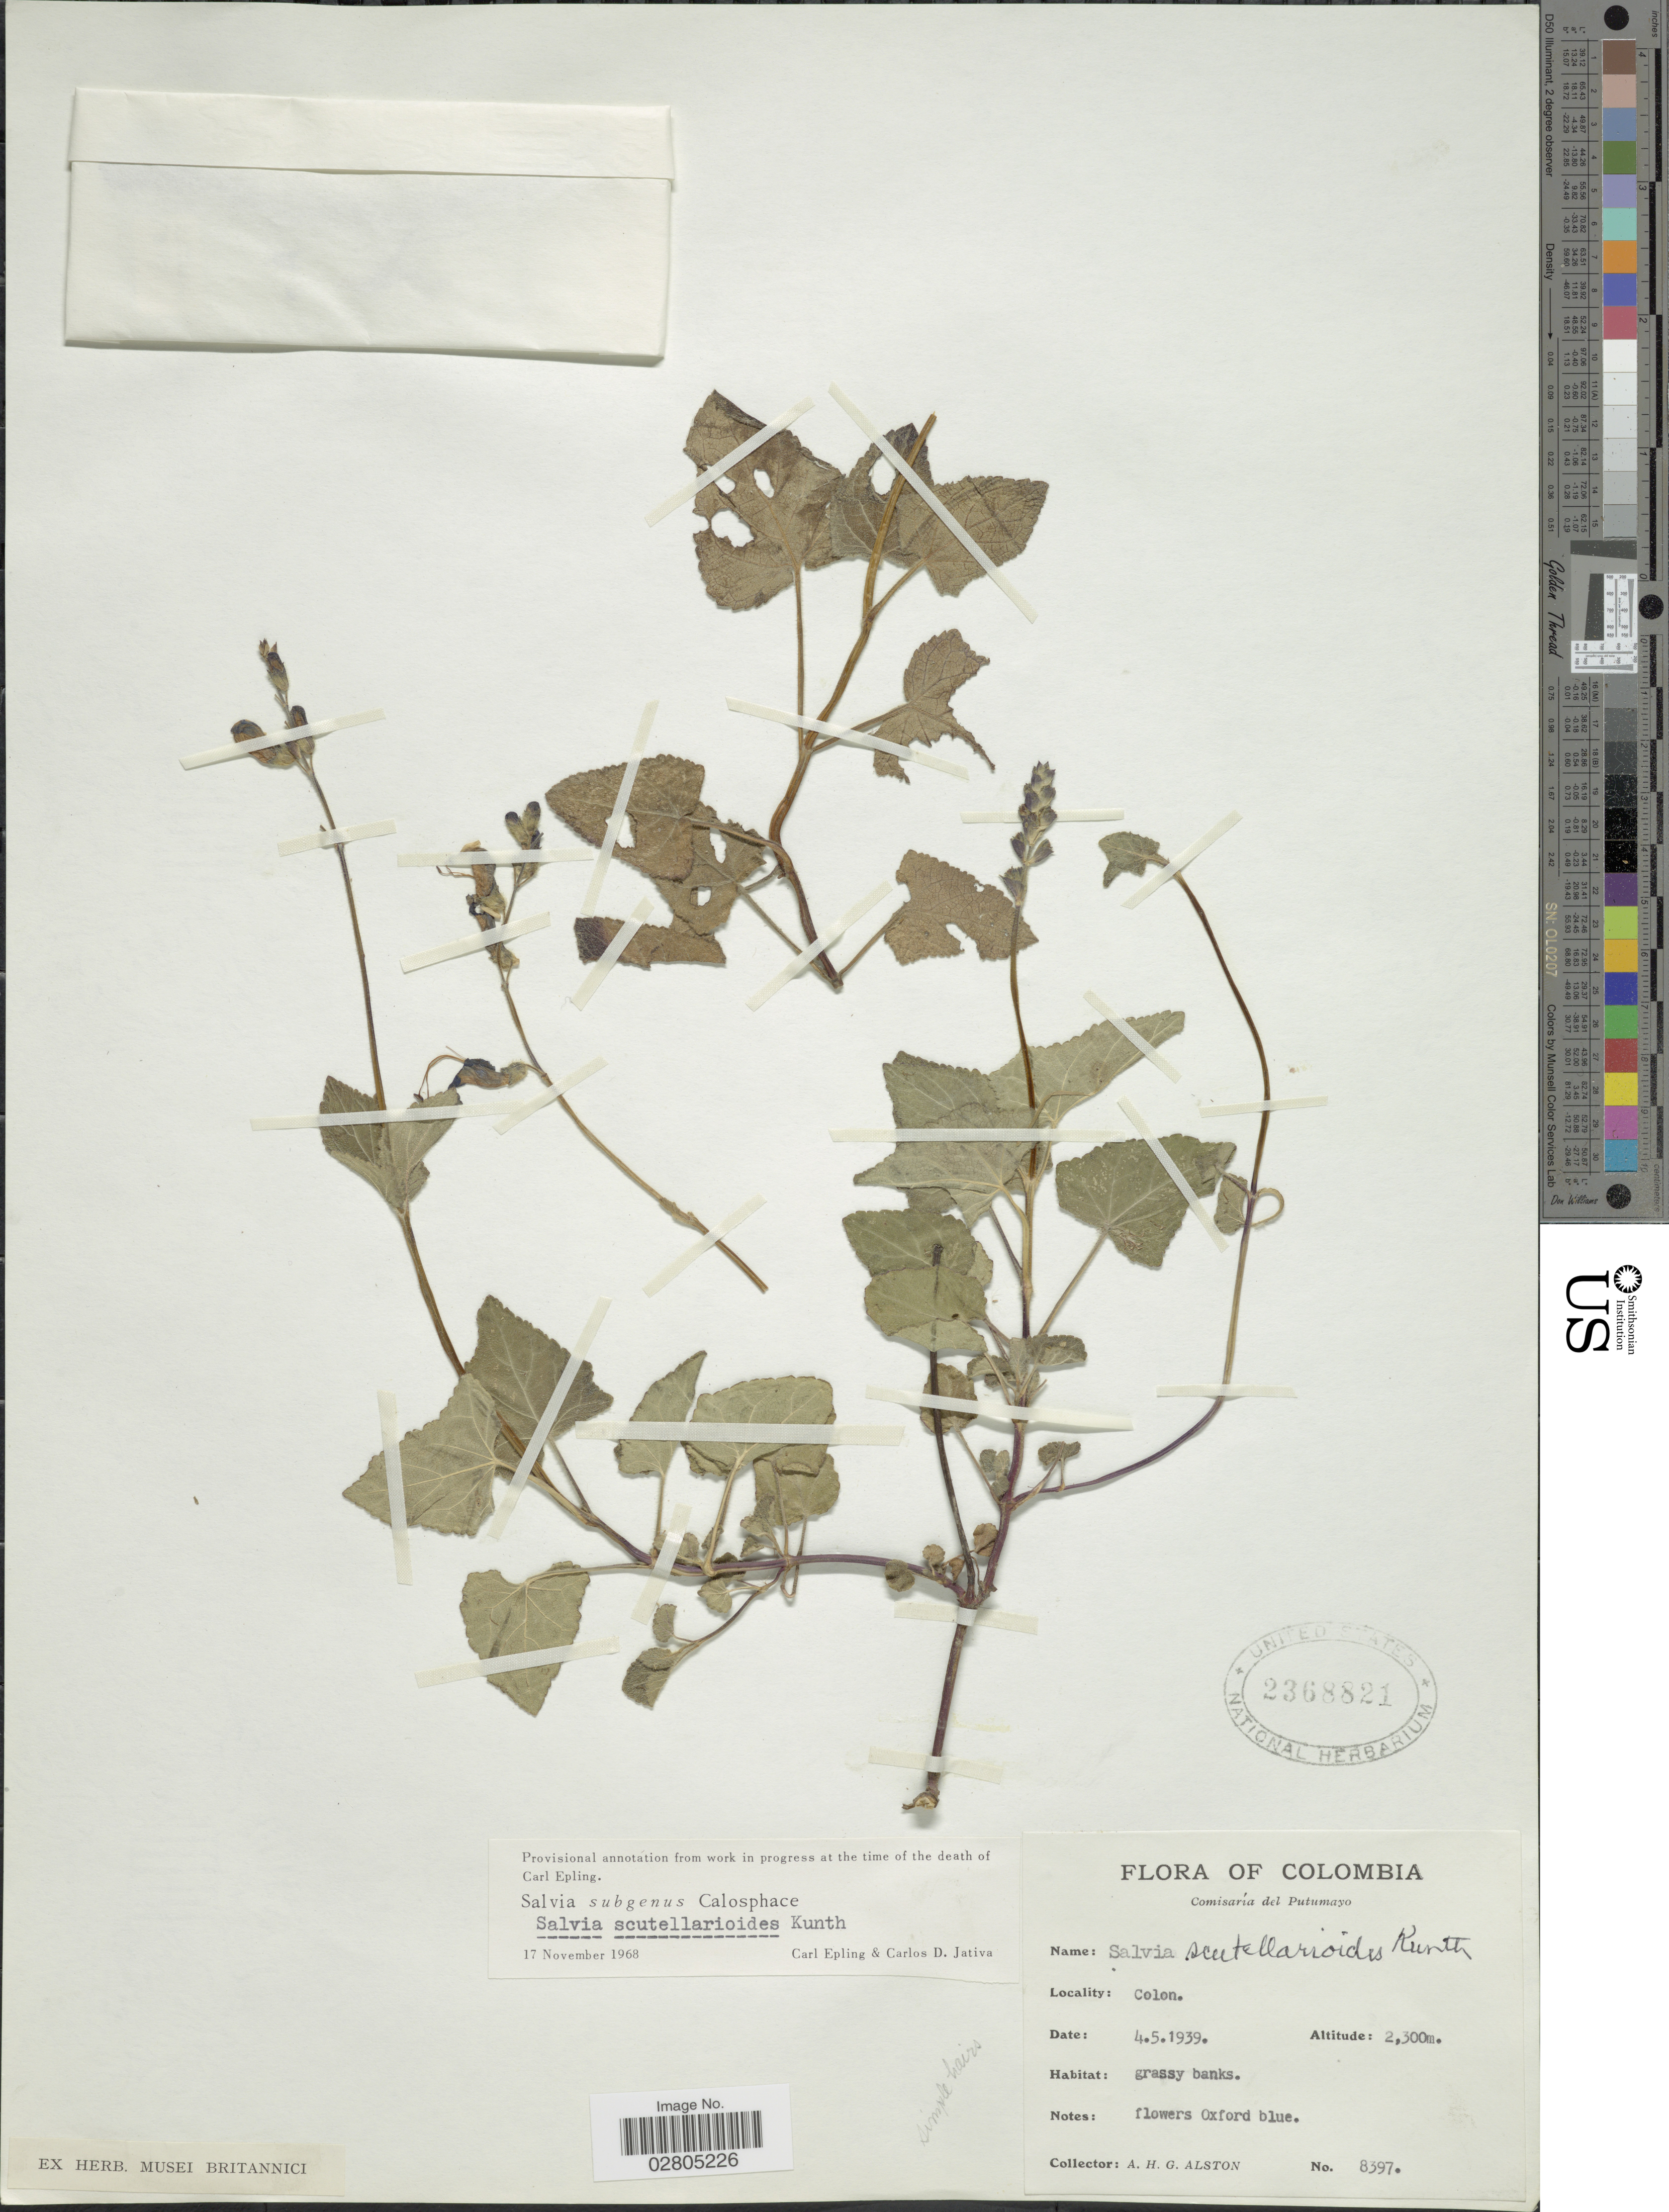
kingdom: Plantae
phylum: Tracheophyta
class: Magnoliopsida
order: Lamiales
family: Lamiaceae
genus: Salvia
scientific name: Salvia scutellarioides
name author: Kunth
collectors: A. H. Alston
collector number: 8397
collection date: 1939-05-04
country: Colombia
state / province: Putumayo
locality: Comisaría del Putumayo, Colon.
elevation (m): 2300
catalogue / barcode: US 2368821